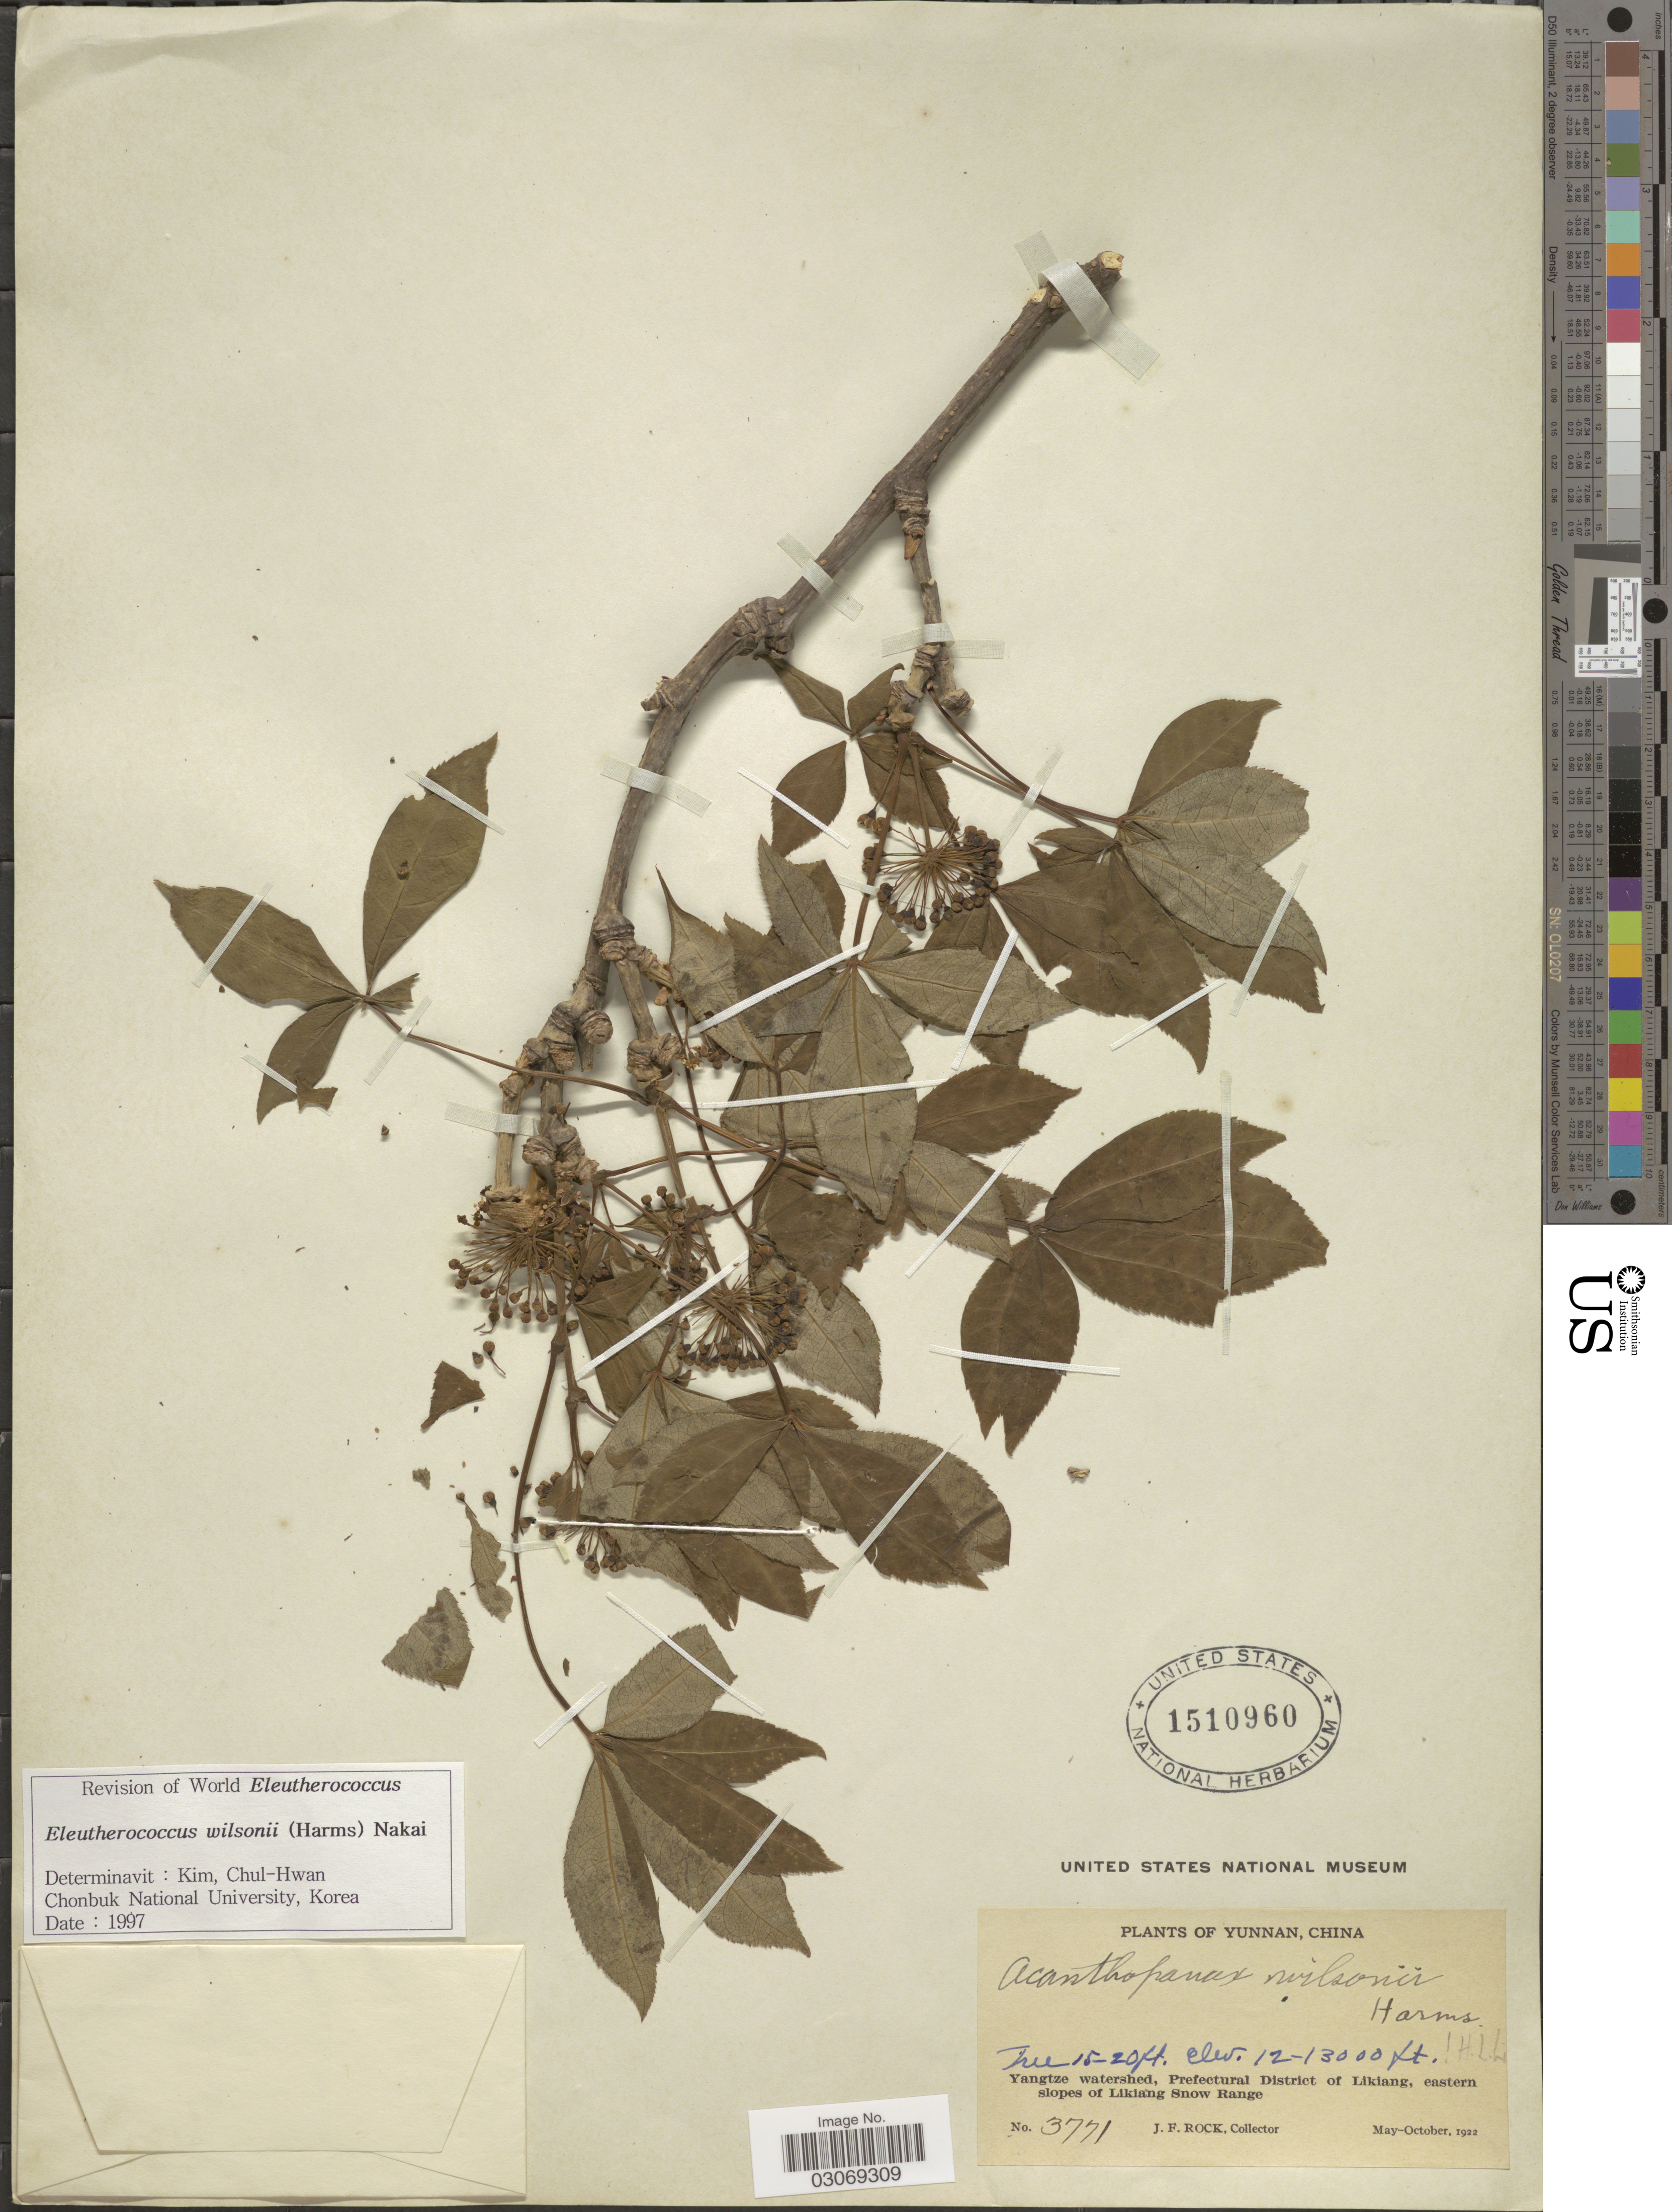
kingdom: Plantae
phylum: Tracheophyta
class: Magnoliopsida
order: Apiales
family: Araliaceae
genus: Eleutherococcus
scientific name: Eleutherococcus wilsonii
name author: (Harms) Nakai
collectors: J. Rock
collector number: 3771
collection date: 1922-05/1922-10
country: China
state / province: Yunnan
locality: Yangtze watershed, Prefectural District of Likiang, eastern slopes of Likiang Snow Range.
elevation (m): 3658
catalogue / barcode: US 1510960